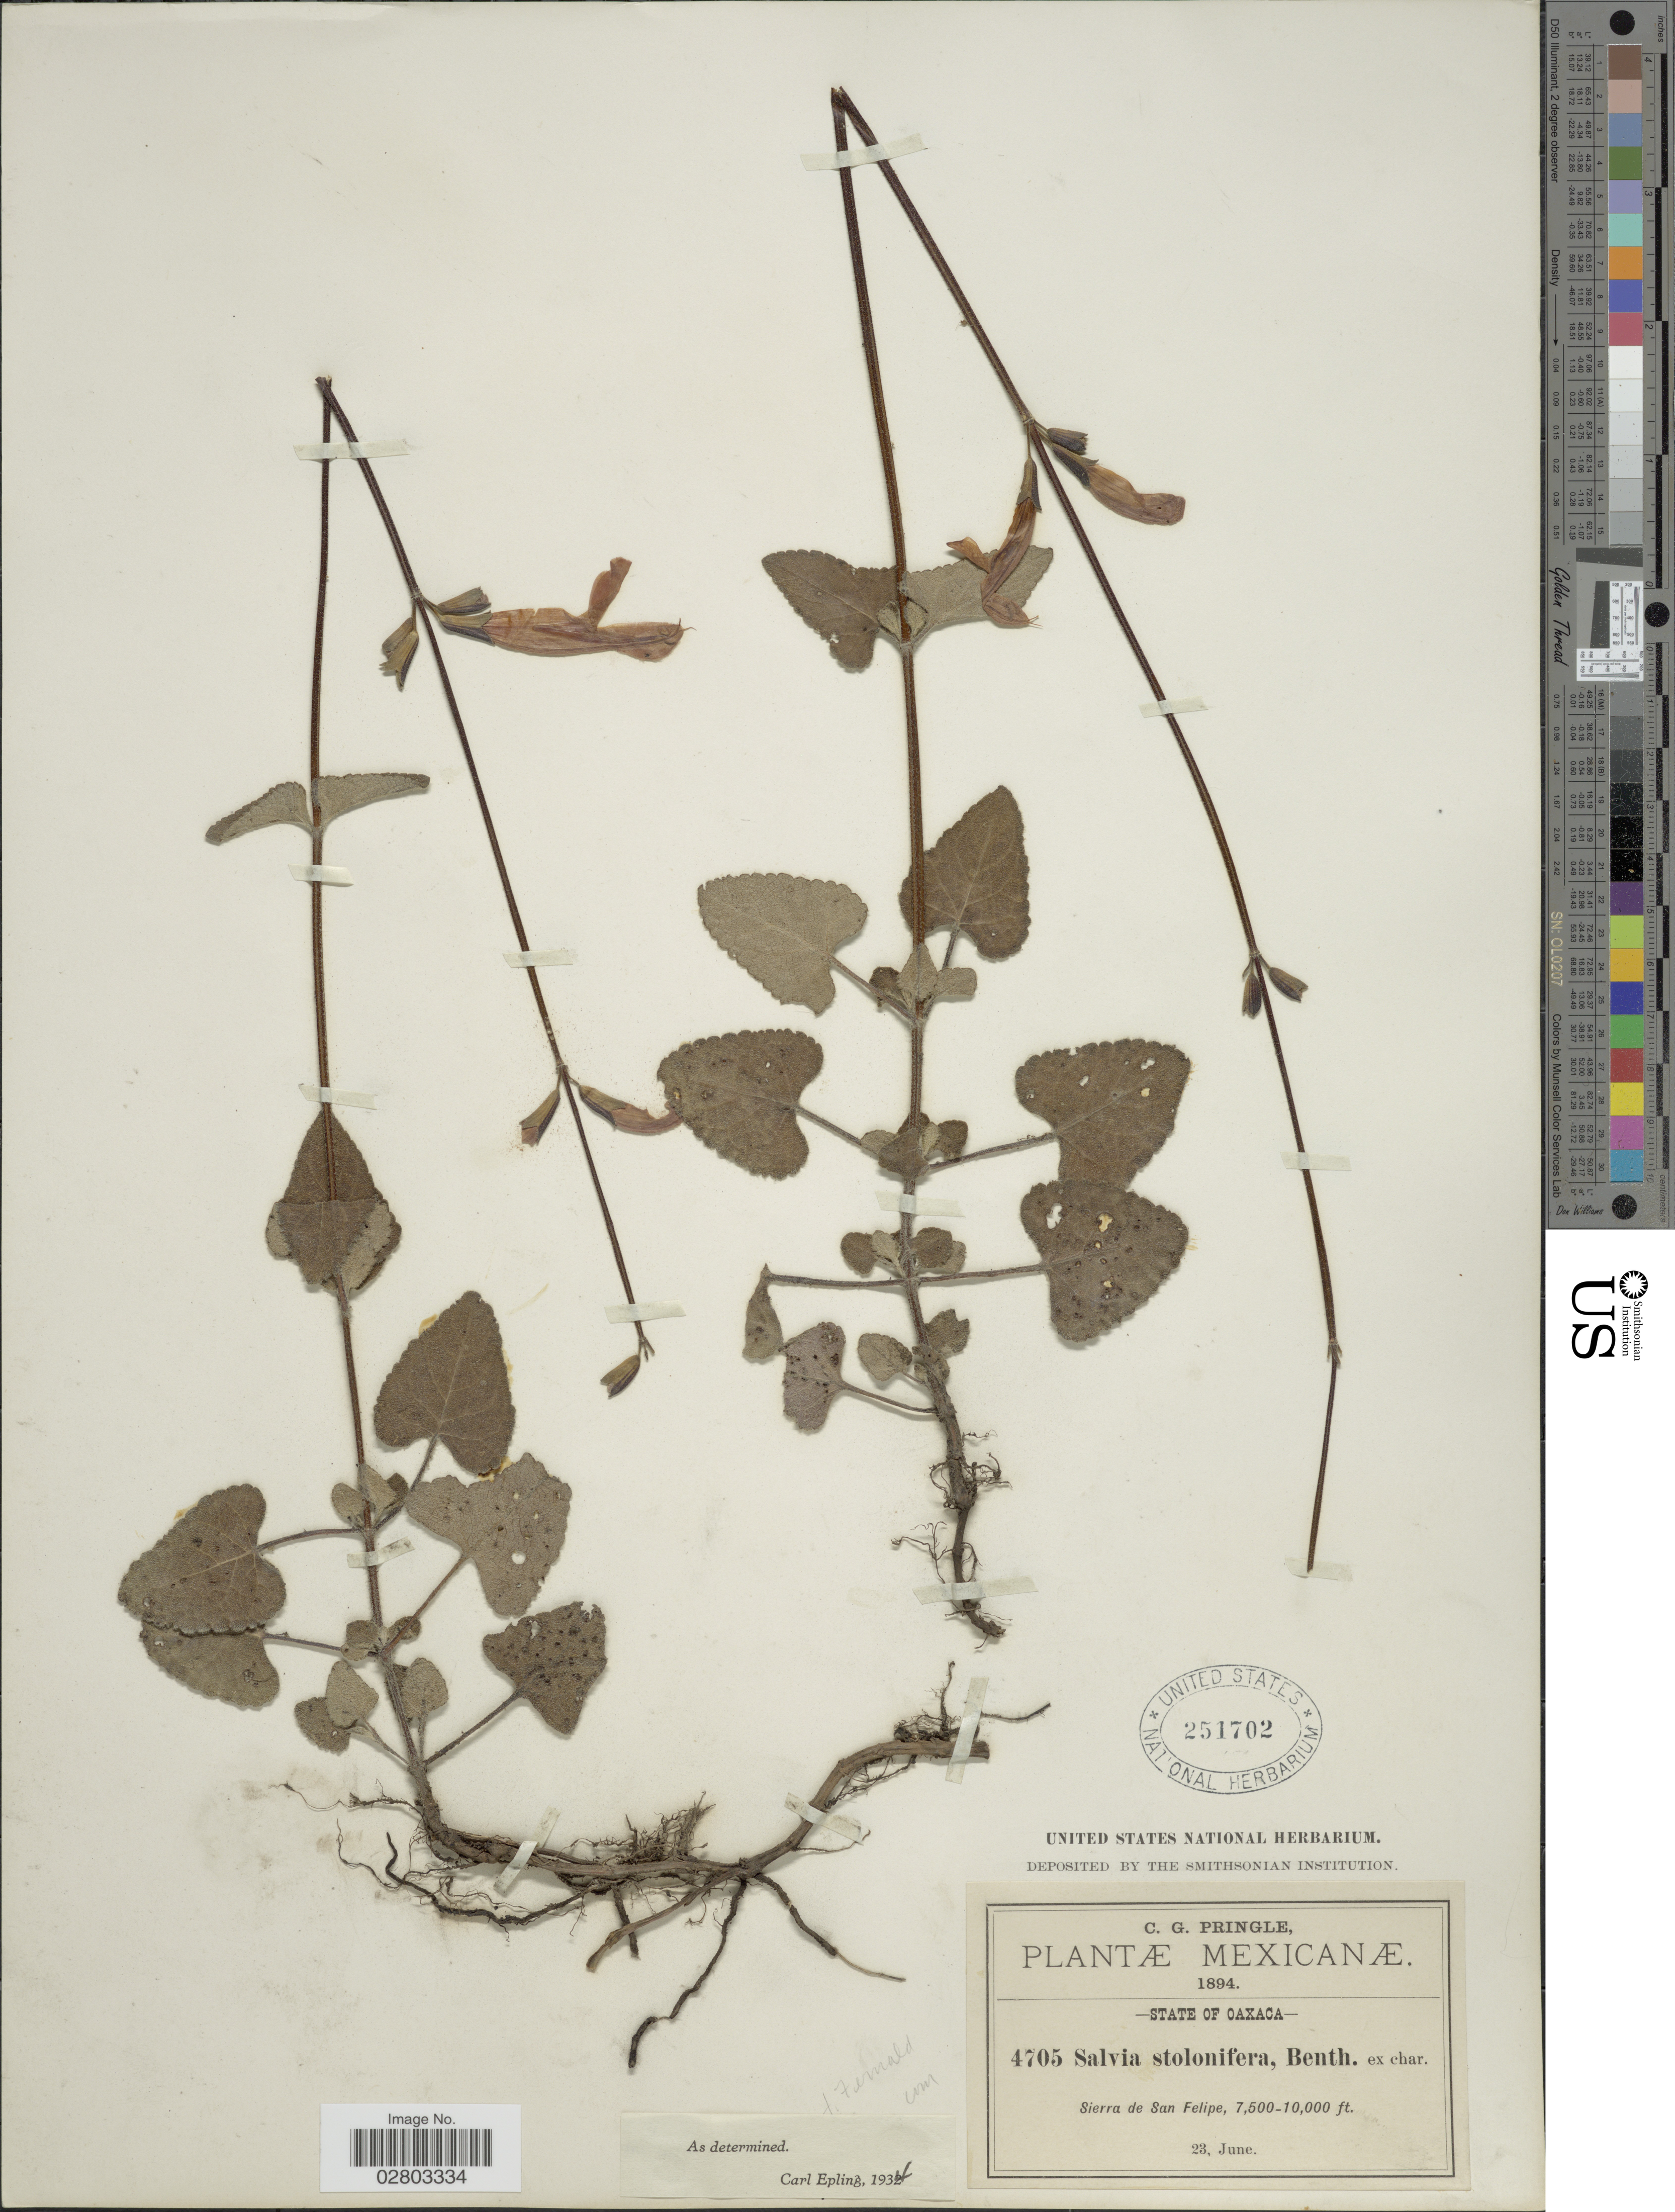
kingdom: Plantae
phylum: Tracheophyta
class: Magnoliopsida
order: Lamiales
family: Lamiaceae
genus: Salvia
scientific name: Salvia stolonifera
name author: Benth.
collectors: C. G. Pringle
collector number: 4705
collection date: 1894-06-23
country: Mexico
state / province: Oaxaca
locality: Sierra de San Felipe.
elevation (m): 2286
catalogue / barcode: US 251702